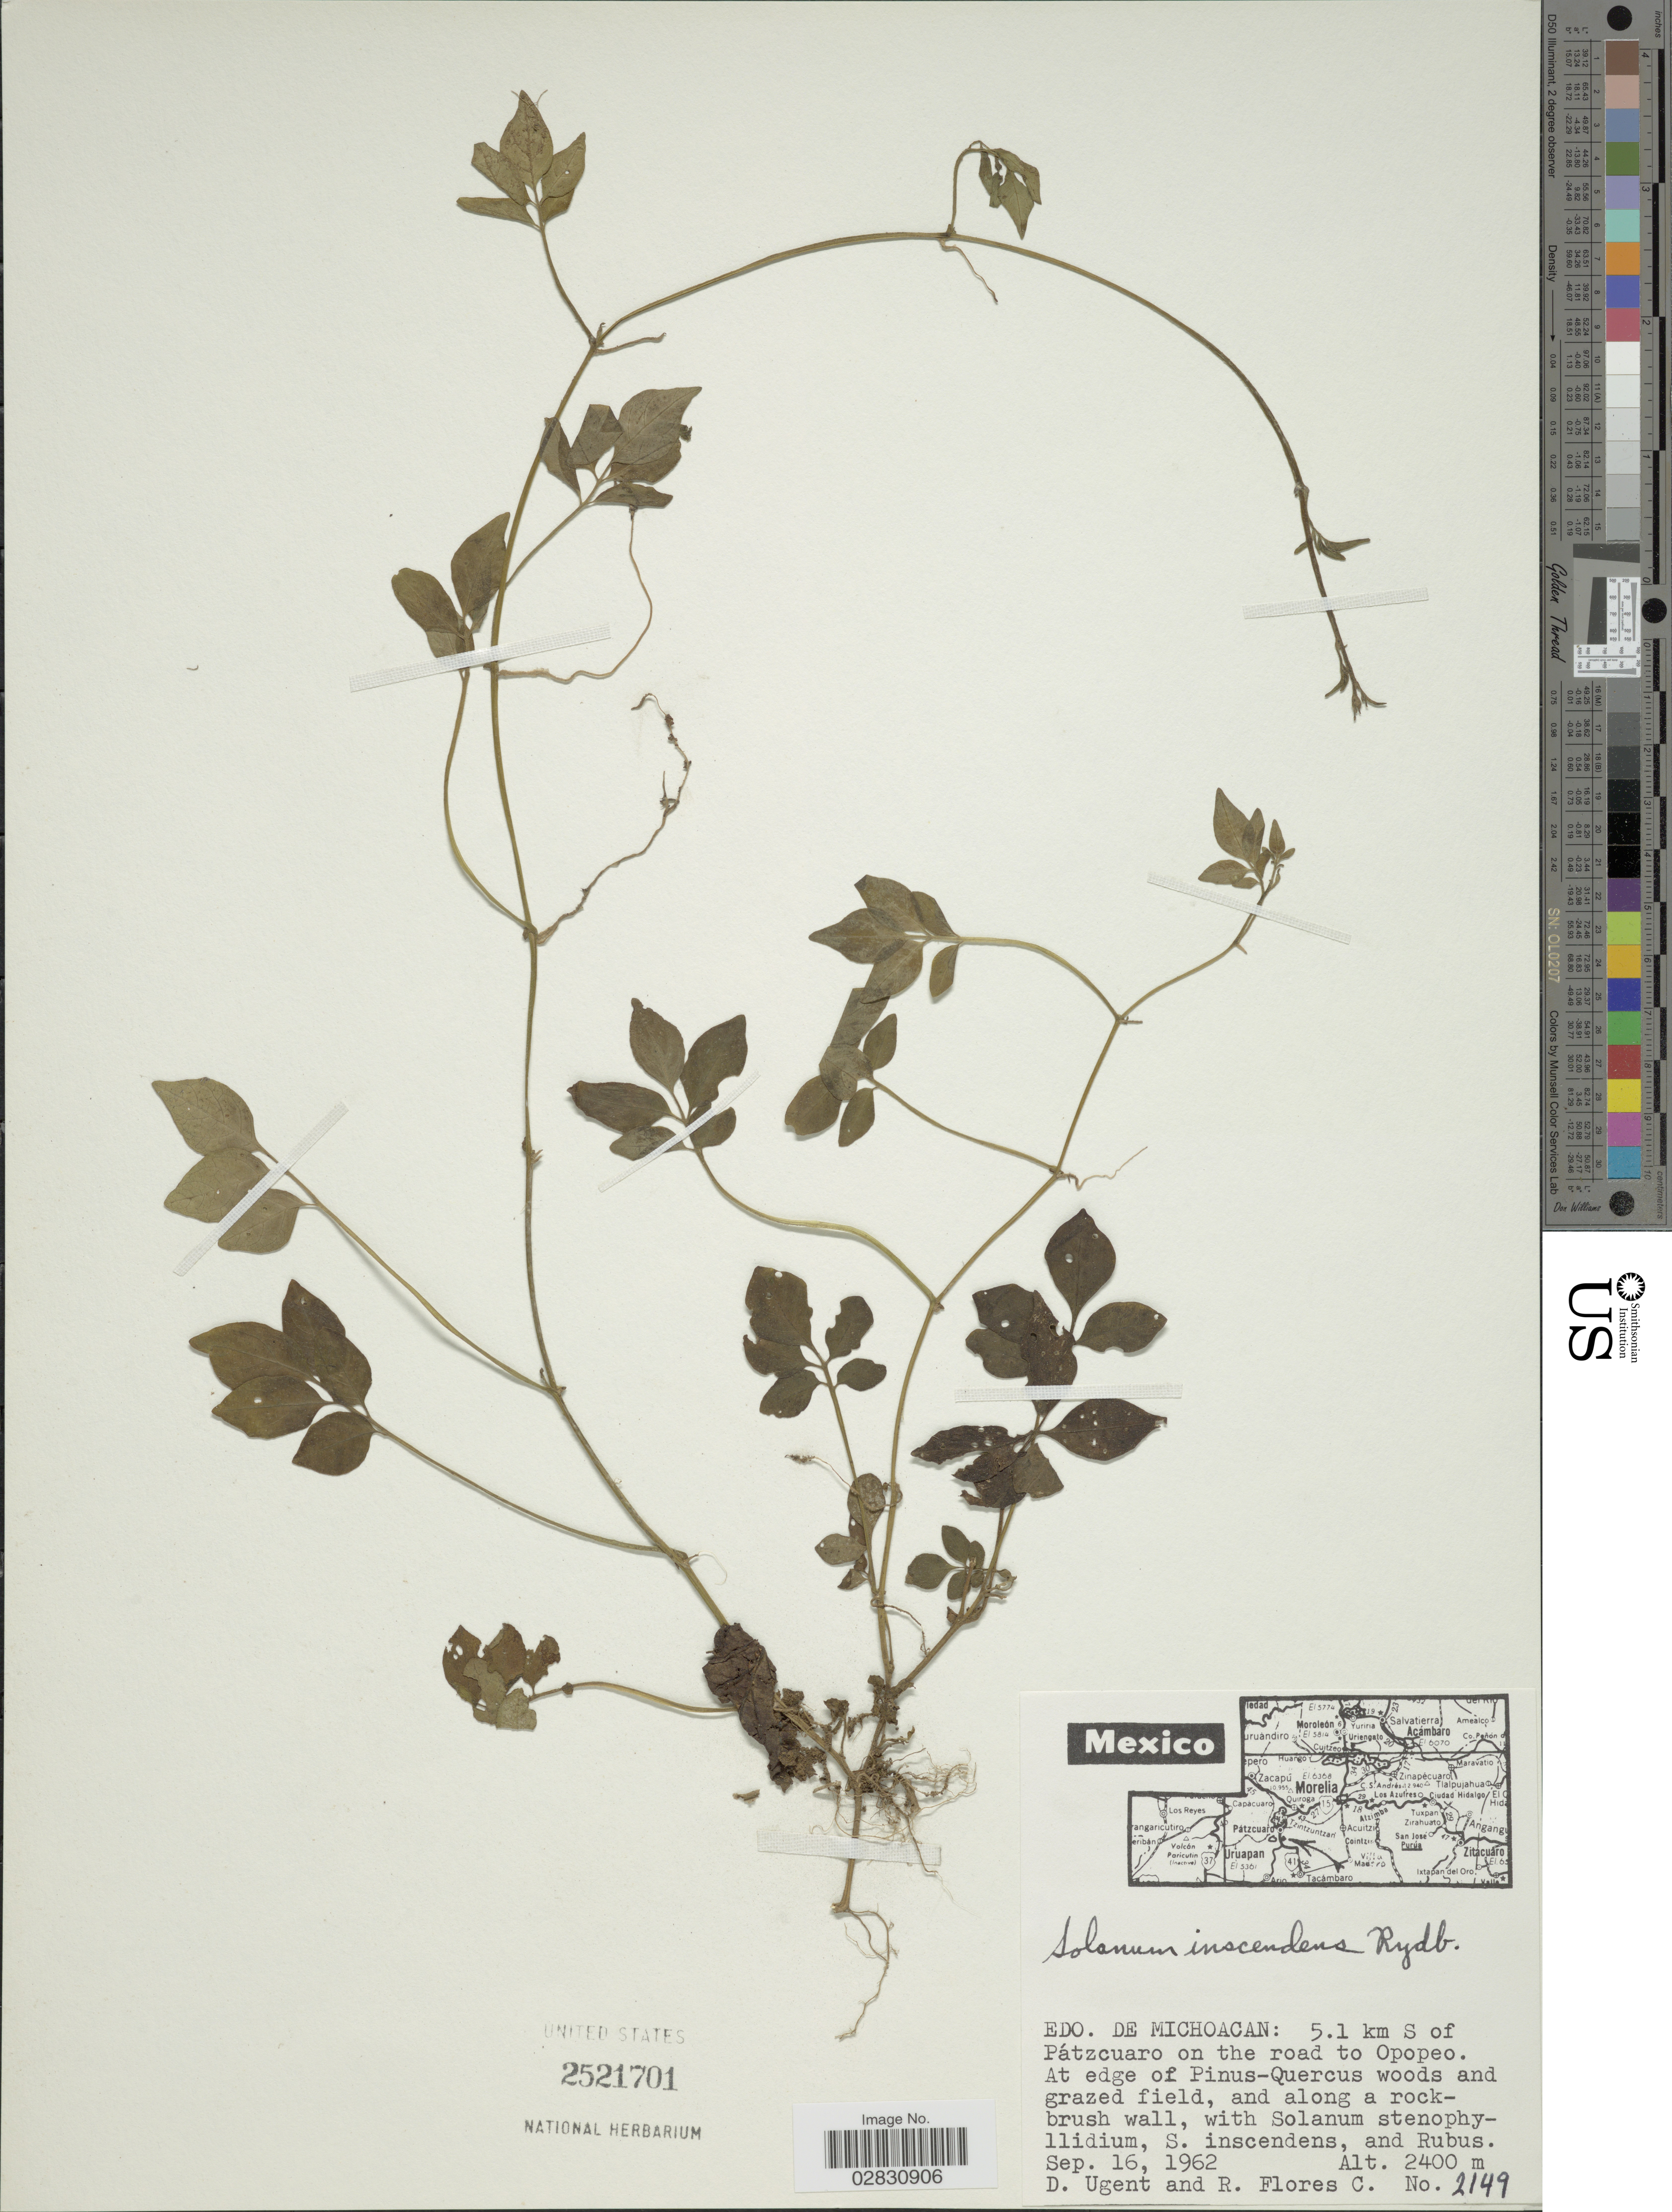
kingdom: Plantae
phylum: Tracheophyta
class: Magnoliopsida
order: Solanales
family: Solanaceae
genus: Solanum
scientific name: Solanum inscendens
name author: Rydb.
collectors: D. Ugent & R. Flores-C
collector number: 2149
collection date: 1962-09-16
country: Mexico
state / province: Michoacán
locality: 5.1 km S of Pátzcuaro on the road to Opopeo.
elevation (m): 2400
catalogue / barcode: US 2521701